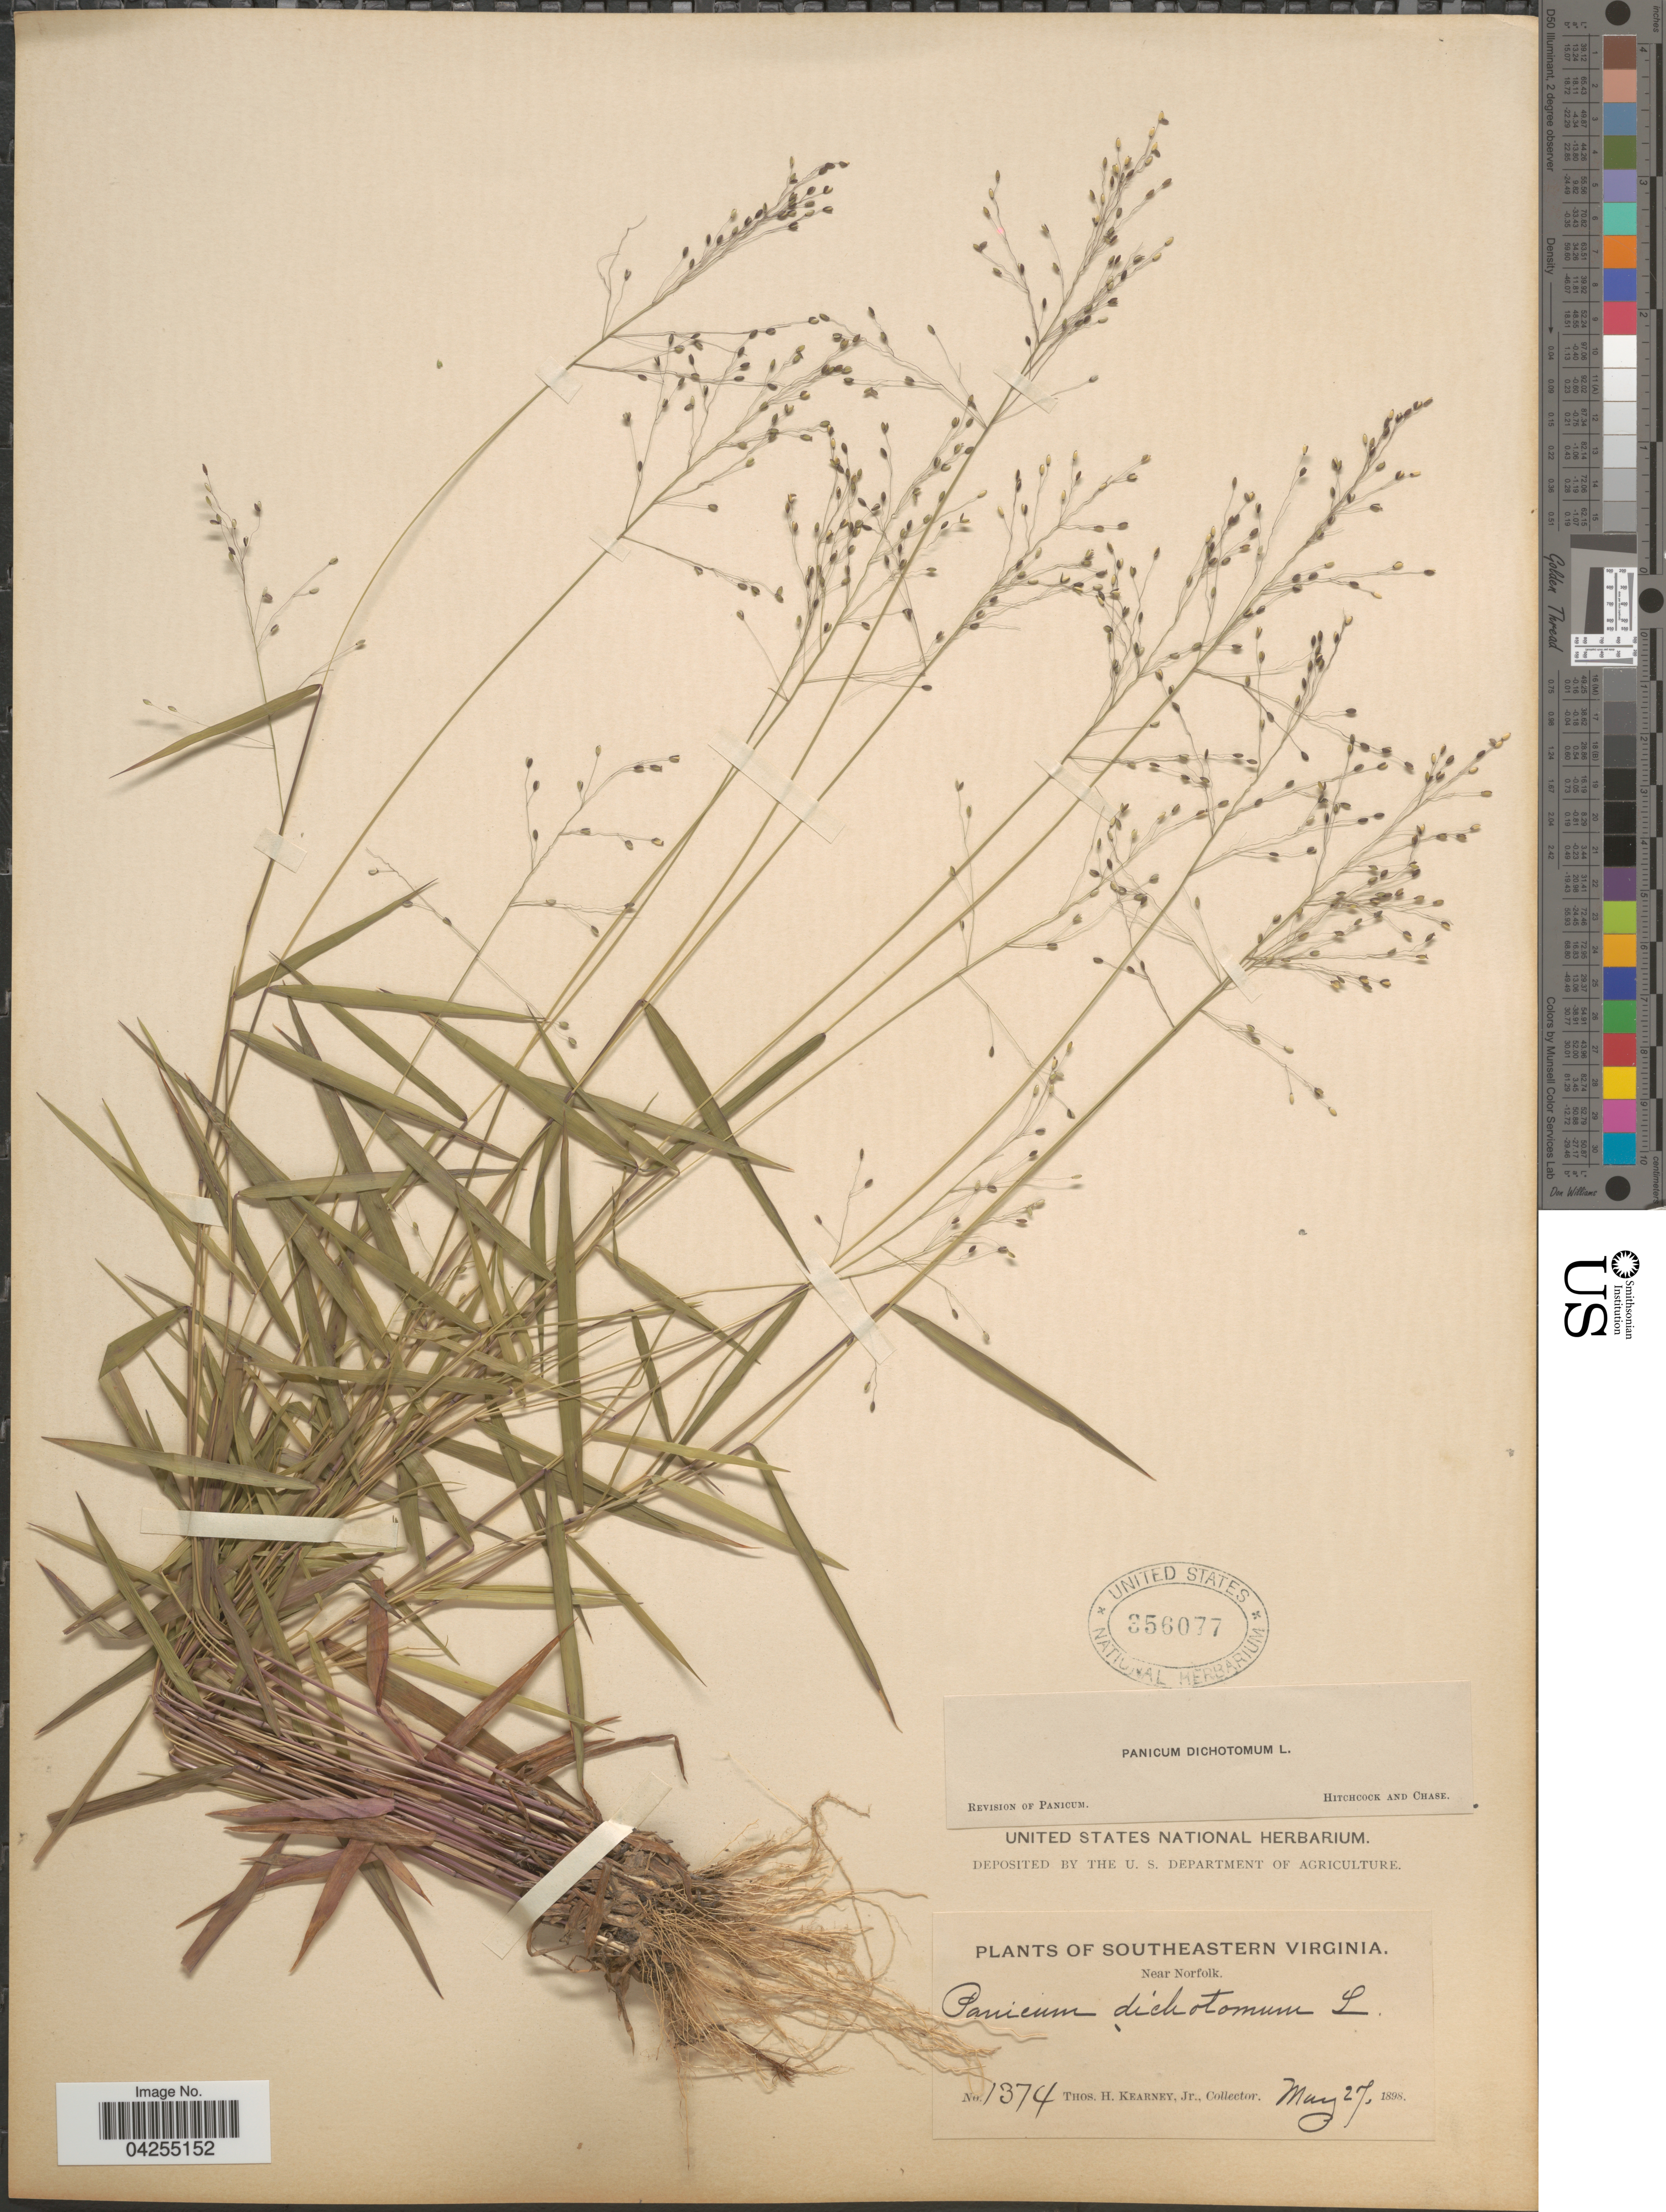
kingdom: Plantae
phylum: Tracheophyta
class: Liliopsida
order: Poales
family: Poaceae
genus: Dichanthelium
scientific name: Dichanthelium dichotomum var. dichotomum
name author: (L.) Gould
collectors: T. H. Kearney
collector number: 1374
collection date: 1898-05-27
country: United States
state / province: Virginia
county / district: City of Norfolk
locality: Southeastern Virginia. Near Norfolk.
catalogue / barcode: US 356077